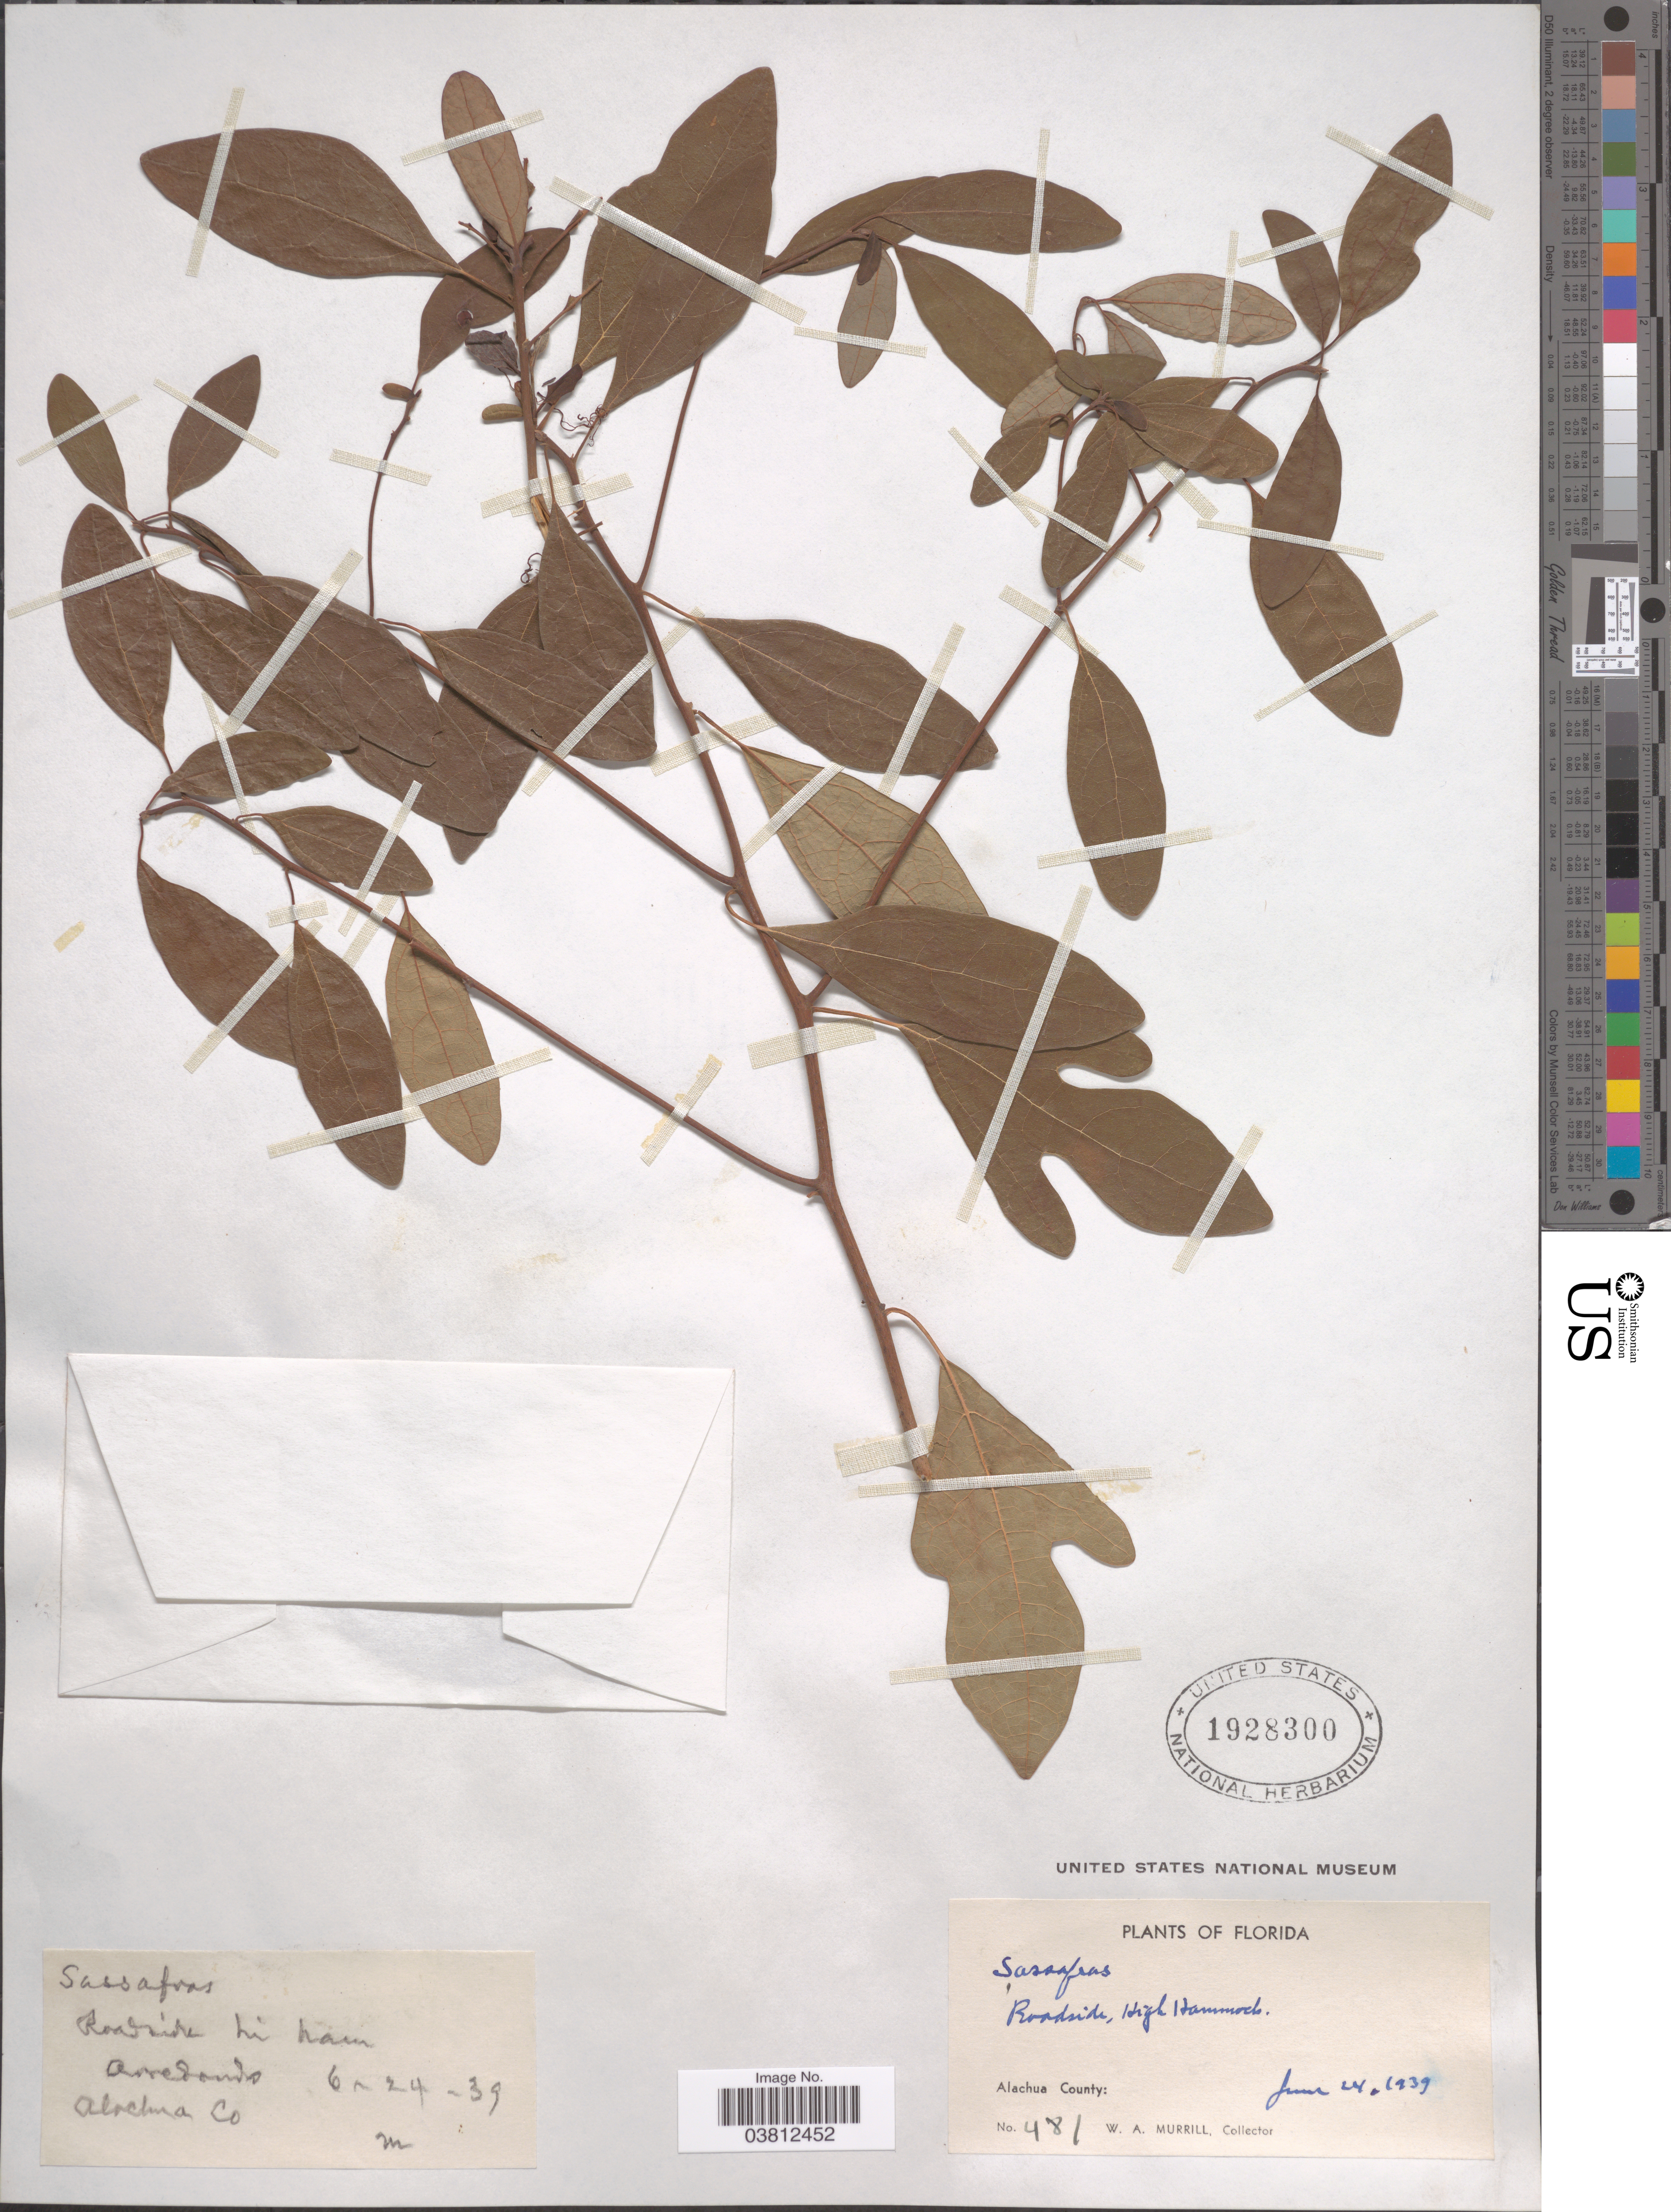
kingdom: Plantae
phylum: Tracheophyta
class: Magnoliopsida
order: Laurales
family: Lauraceae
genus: Sassafras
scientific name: Sassafras albidum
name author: (Nutt.) Nees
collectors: W. A. Murrill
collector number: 481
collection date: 1939-06-24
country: United States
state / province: Florida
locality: Roadside, High Hammock. Arredondo. Alachua County.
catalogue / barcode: US 1928300